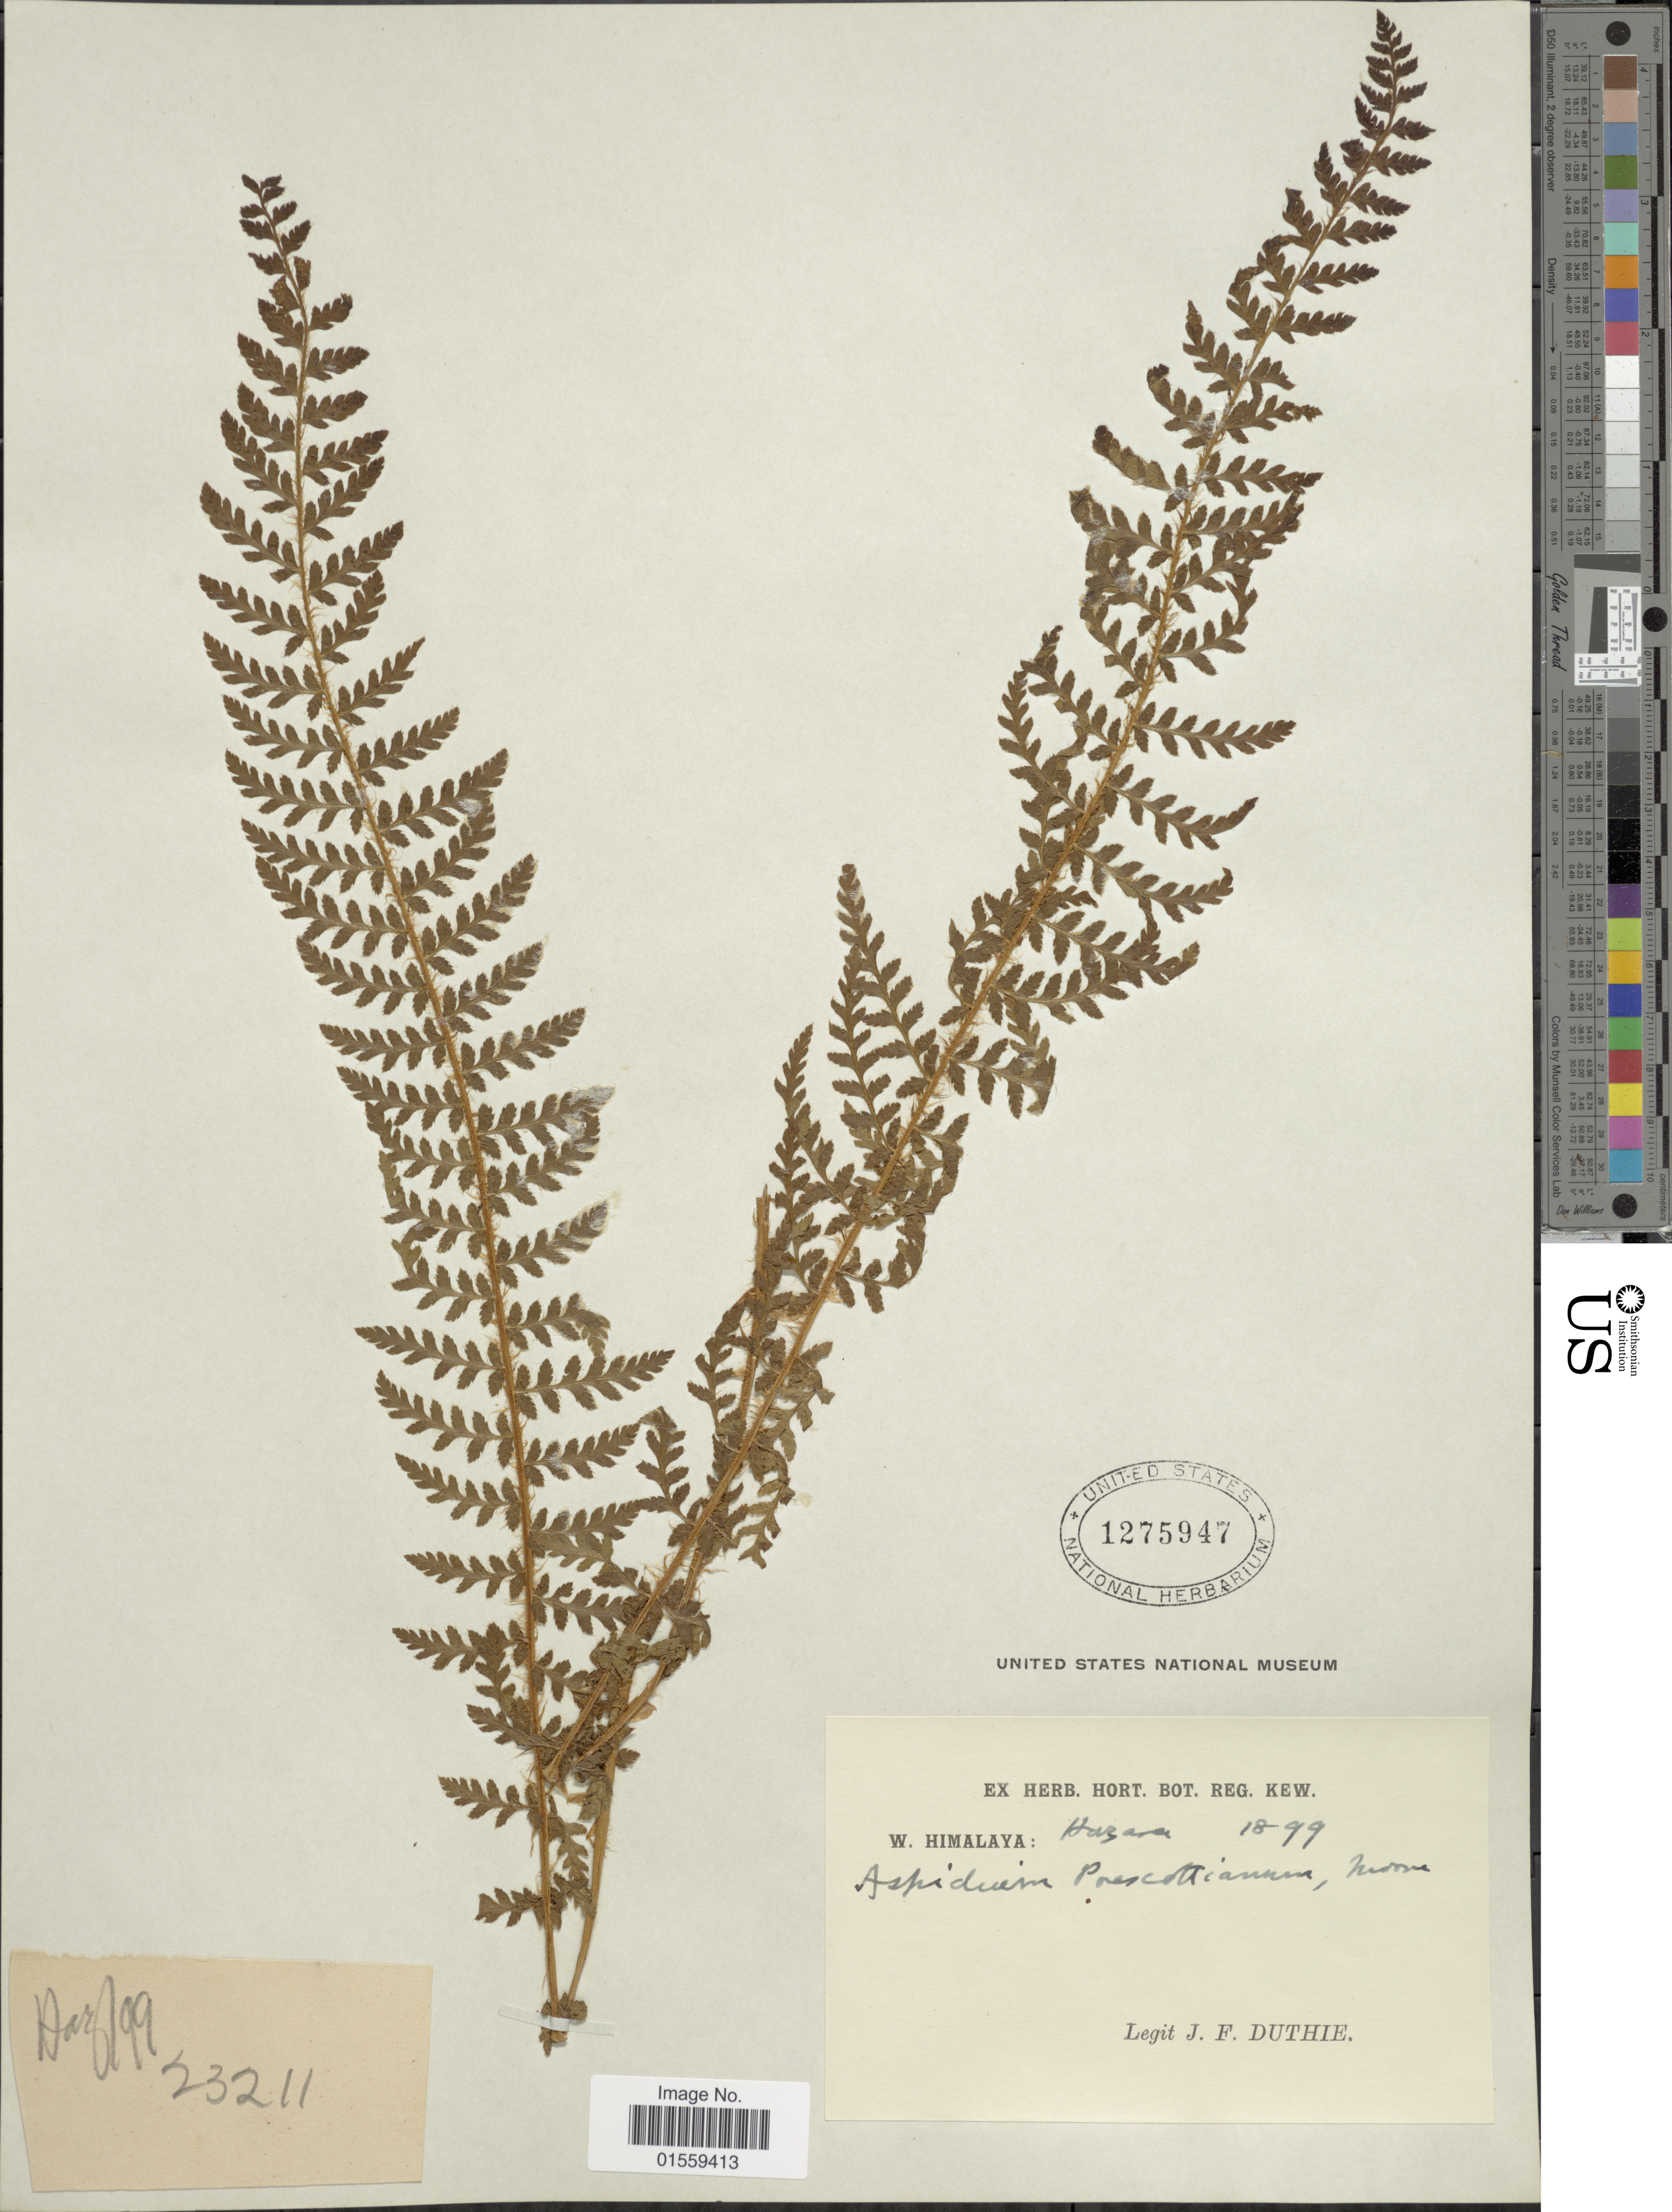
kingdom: Plantae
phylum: Tracheophyta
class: Polypodiopsida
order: Polypodiales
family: Dryopteridaceae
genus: Polystichum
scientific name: Polystichum prescottianum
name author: (Wall. ex Mett.) T. Moore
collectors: J. F. Duthie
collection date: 1899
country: India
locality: W. Himalaya, Hazan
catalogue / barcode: US 1275947